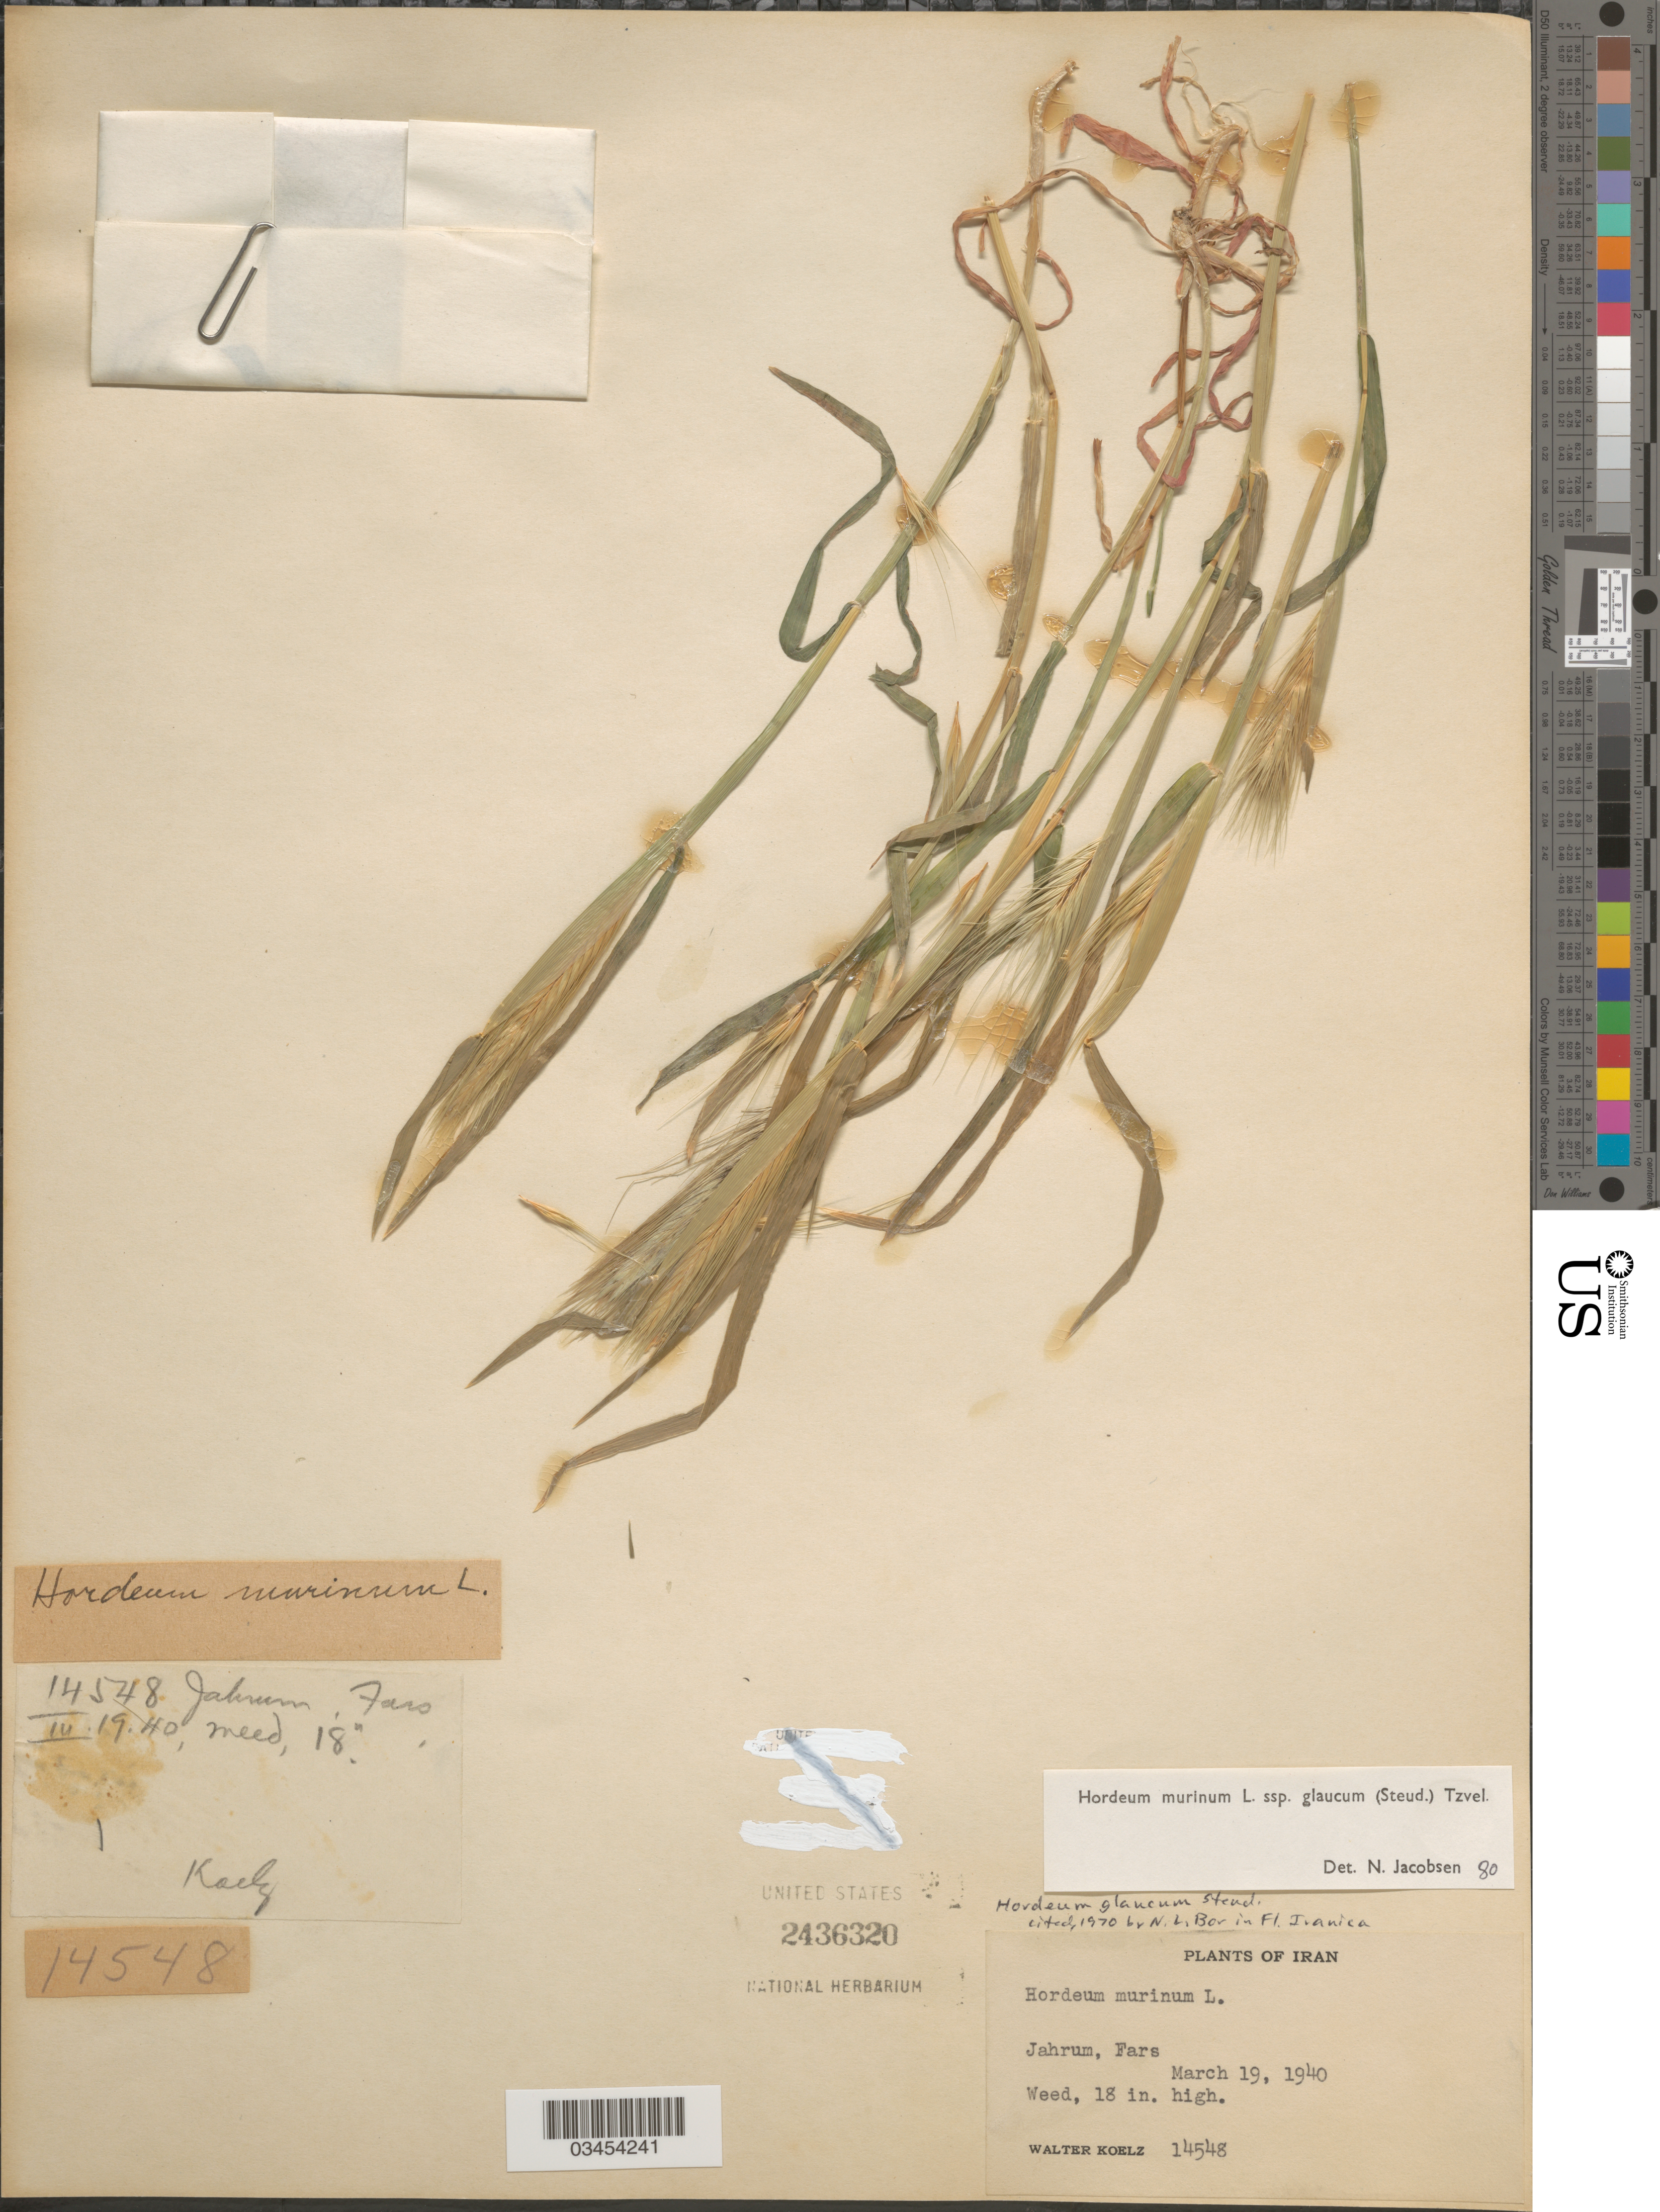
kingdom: Plantae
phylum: Tracheophyta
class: Liliopsida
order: Poales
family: Poaceae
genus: Hordeum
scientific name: Hordeum murinum subsp. glaucum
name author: (Steud.) Tzvelev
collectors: W. N. Koelz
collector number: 14548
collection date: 1940-03-19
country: Iran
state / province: Fars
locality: Jahrum.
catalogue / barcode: US 2436320